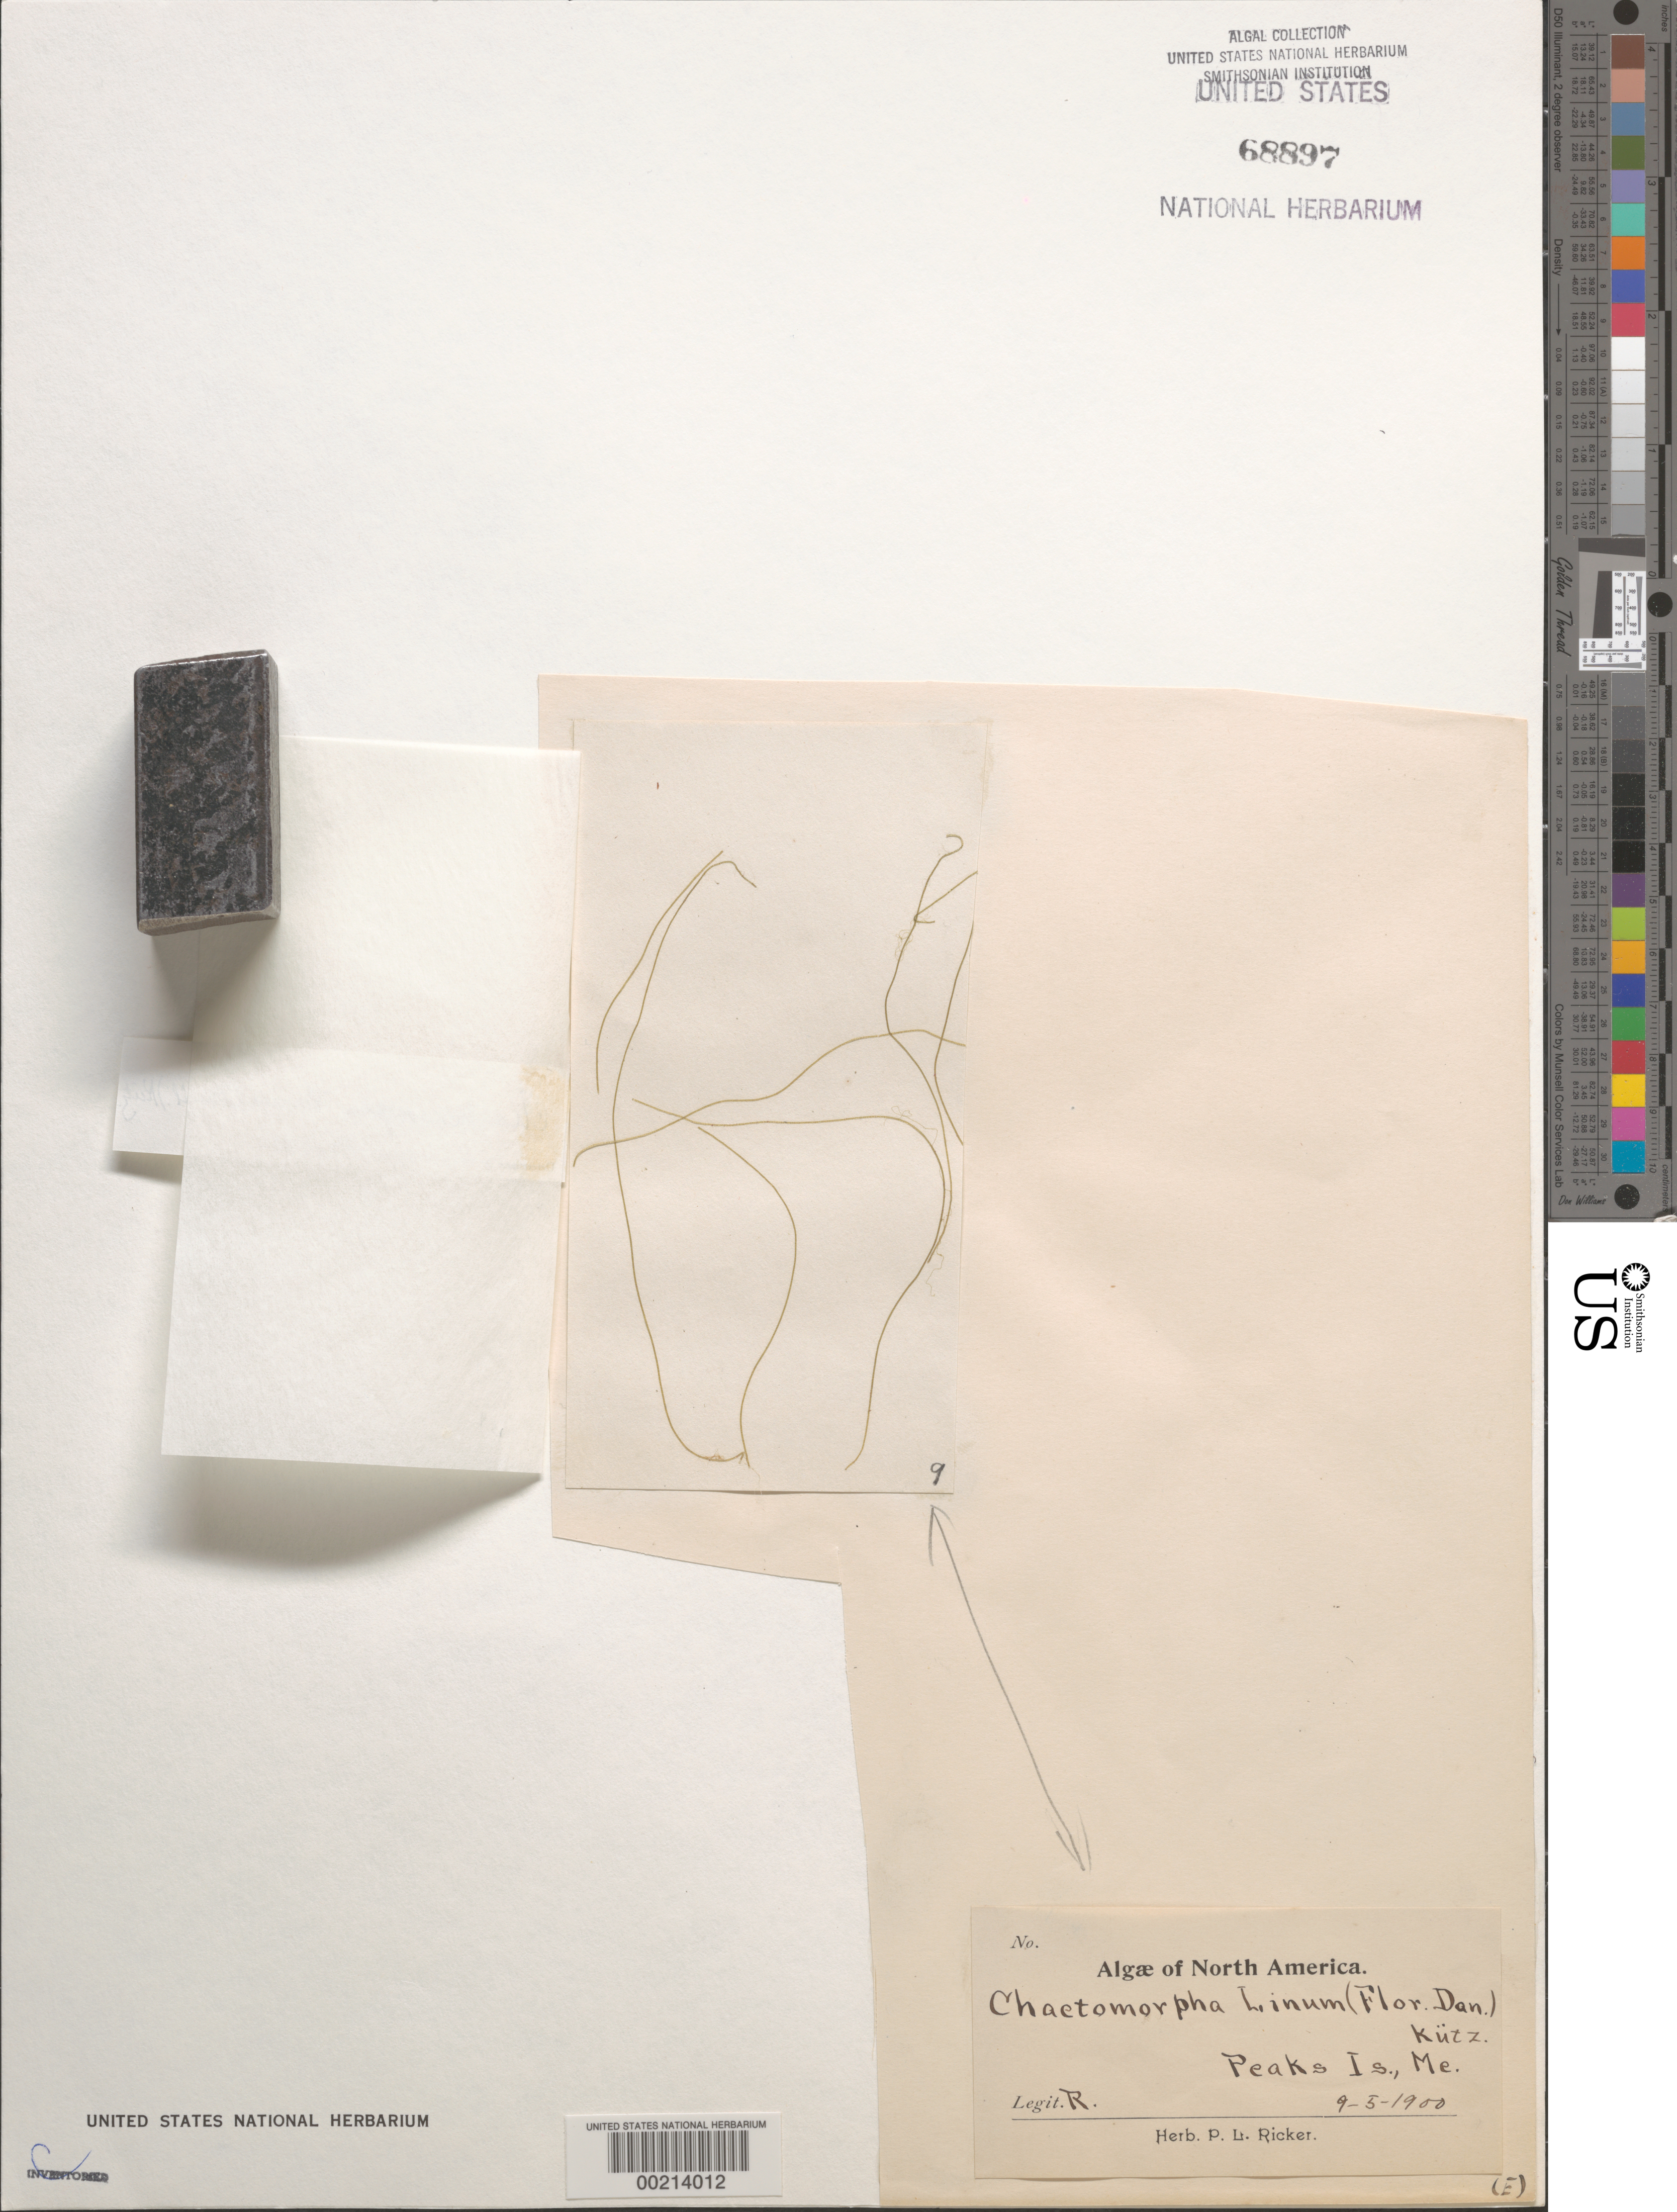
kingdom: Plantae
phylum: Chlorophyta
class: Ulvophyceae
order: Cladophorales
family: Cladophoraceae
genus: Chaetomorpha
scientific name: Chaetomorpha linum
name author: (O.F. Muell.) Kütz.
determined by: Phinney, H. K.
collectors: P. Ricker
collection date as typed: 05 Sep 1900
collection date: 1900-09-05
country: United States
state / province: Maine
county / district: Cumberland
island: Peaks Island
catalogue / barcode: US 68897